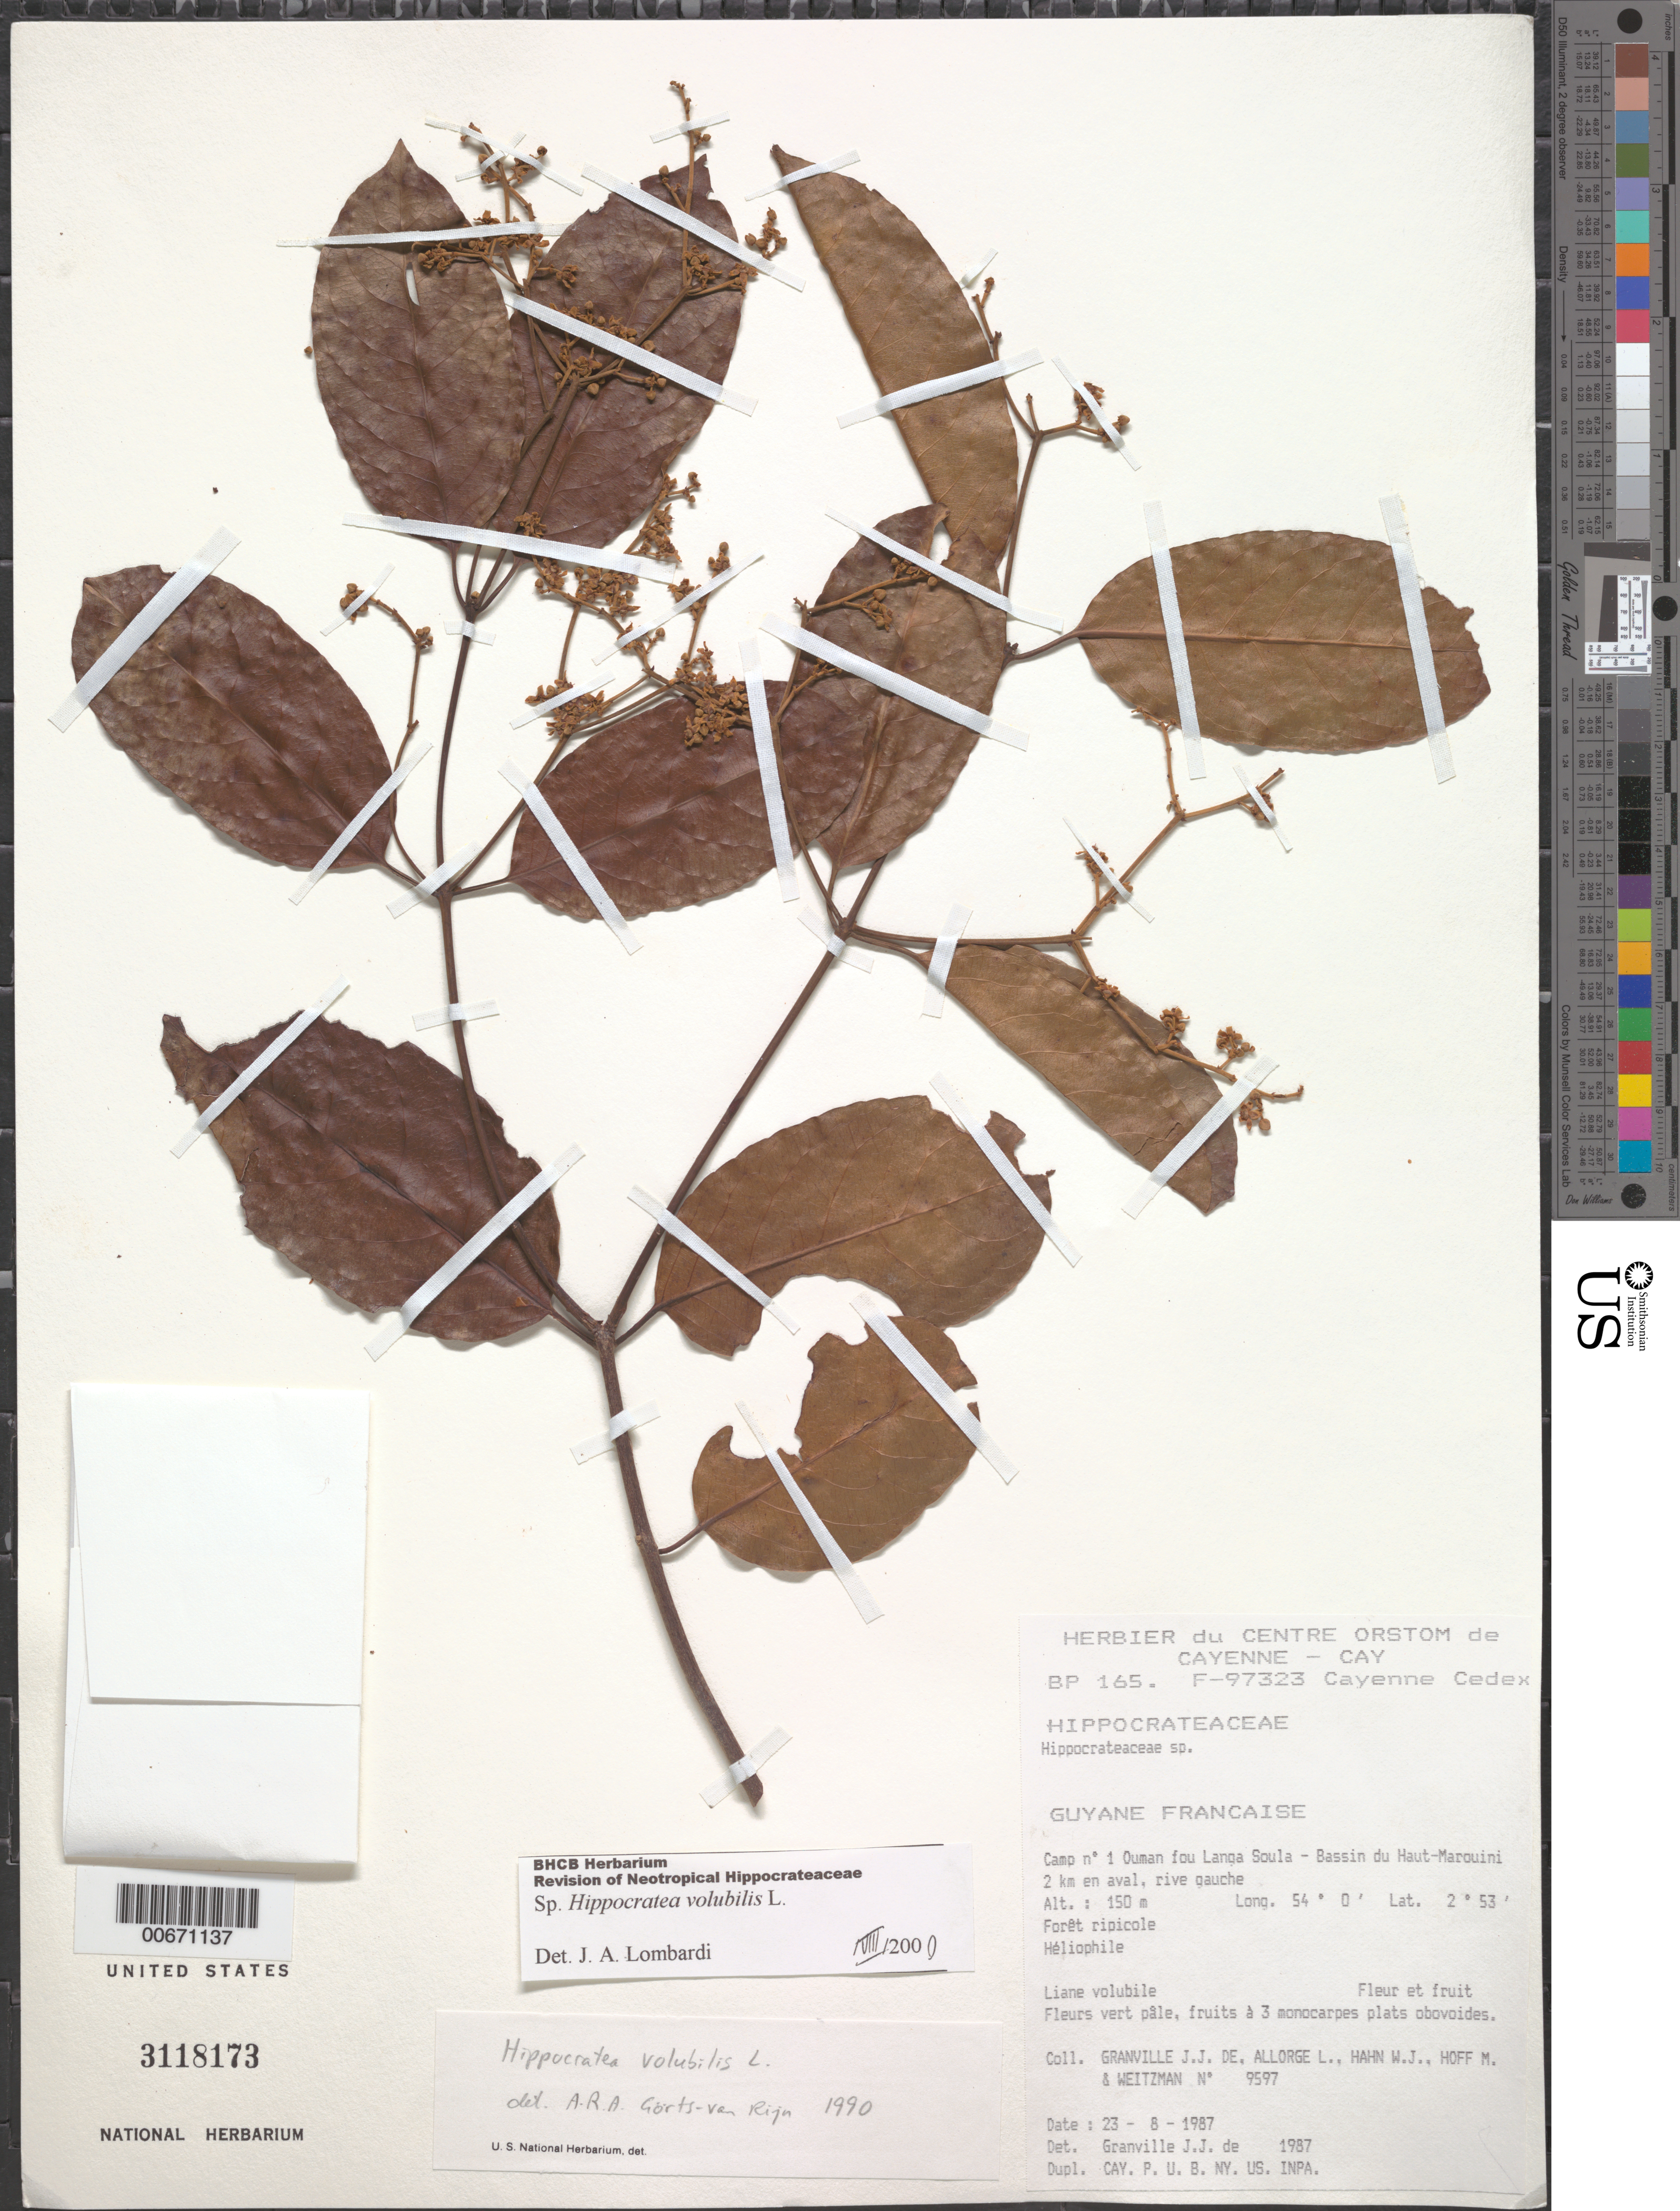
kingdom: Plantae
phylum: Tracheophyta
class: Magnoliopsida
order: Celastrales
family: Celastraceae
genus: Hippocratea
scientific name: Hippocratea volubilis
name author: L.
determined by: Lombardi, Julio A.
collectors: J.-J. de Granville, L. Allorge, W. J. Hahn, M. Hoff & A. L. Weitzman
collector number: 9597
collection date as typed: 23-Aug-87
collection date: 1987-08-23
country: French Guiana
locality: Ouman fou Langa Soula, Camp #1, Bassin du Haut-Marouini, 2 km en aval, rive gauche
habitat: Forêt ripicole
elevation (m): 150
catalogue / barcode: US 3118173